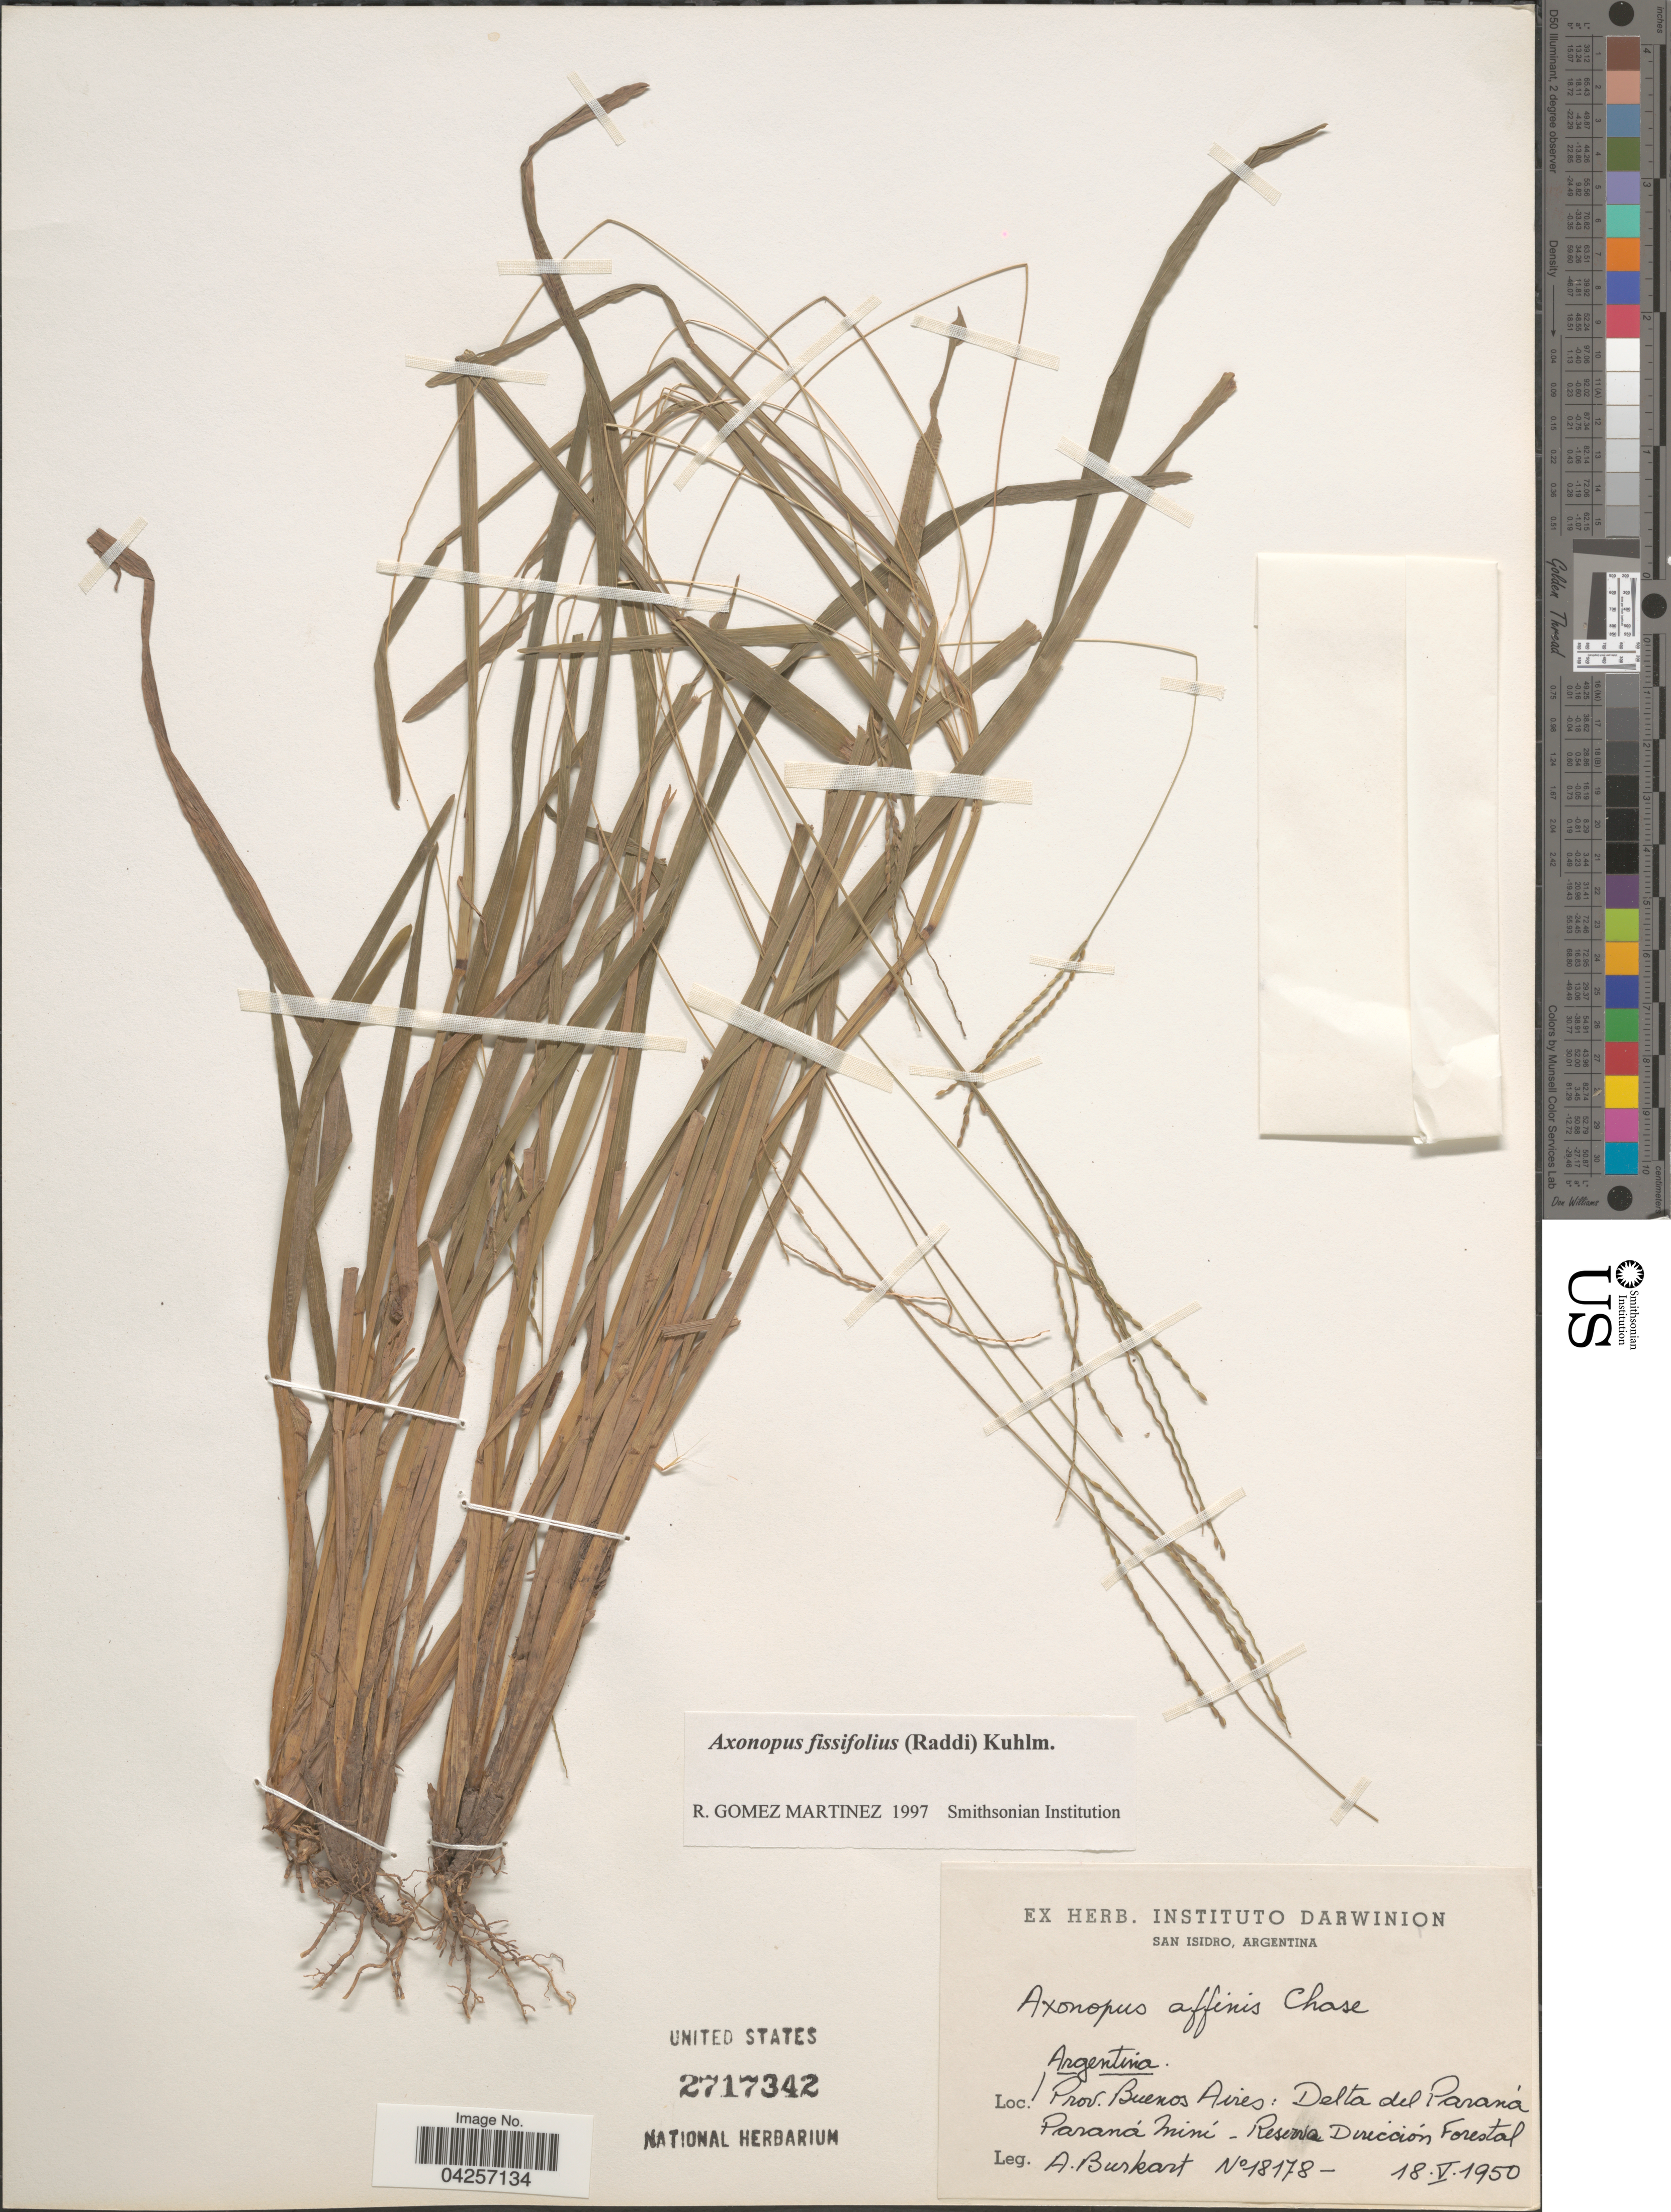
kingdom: Plantae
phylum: Tracheophyta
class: Liliopsida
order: Poales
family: Poaceae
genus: Axonopus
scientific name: Axonopus fissifolius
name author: (Raddi) Kuhlm.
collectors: A. E. Burkart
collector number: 18178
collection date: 1950-05-18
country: Argentina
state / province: Buenos Aires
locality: Delta del Paraná. Paraná Mini - Reserva Dirección Forestal.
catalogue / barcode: US 2717342